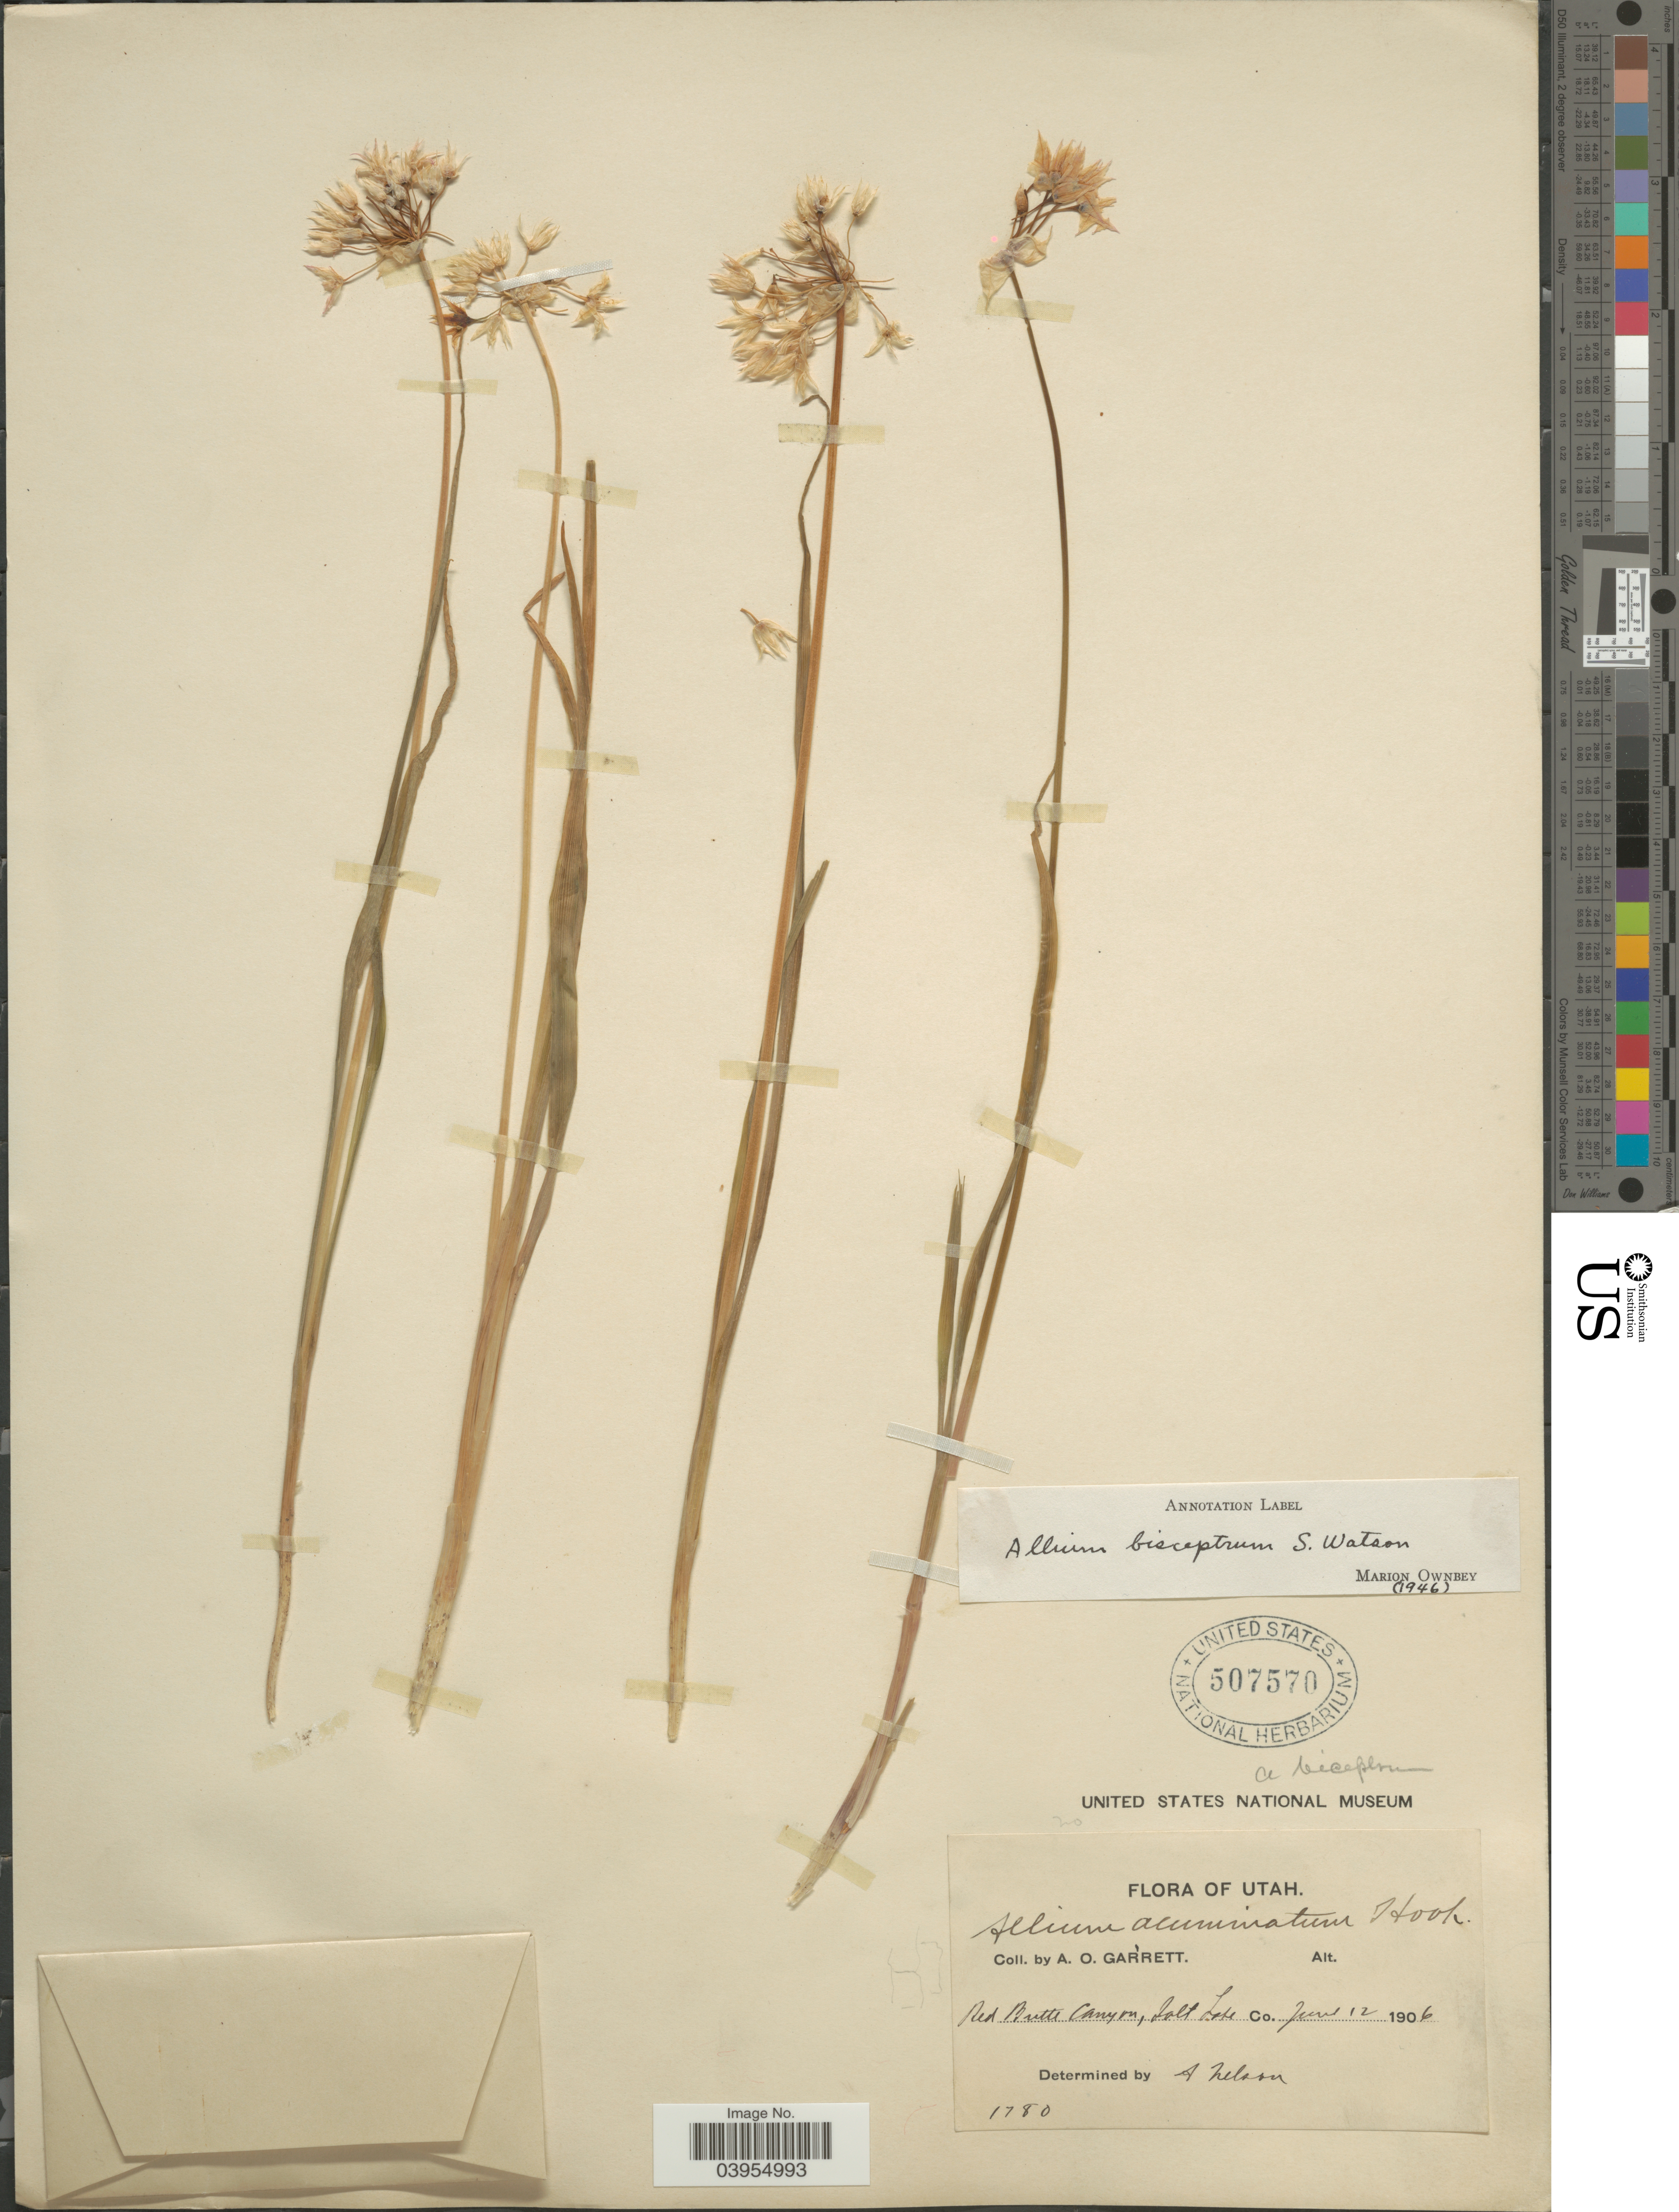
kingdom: Plantae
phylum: Tracheophyta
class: Liliopsida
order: Asparagales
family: Amaryllidaceae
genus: Allium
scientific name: Allium bisceptrum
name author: S. Watson in C. King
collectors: A. O. Garrett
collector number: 1780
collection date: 1906-06-12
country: United States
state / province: Utah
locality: Red Butte Canyon, Salt Lake Co.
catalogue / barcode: US 507570